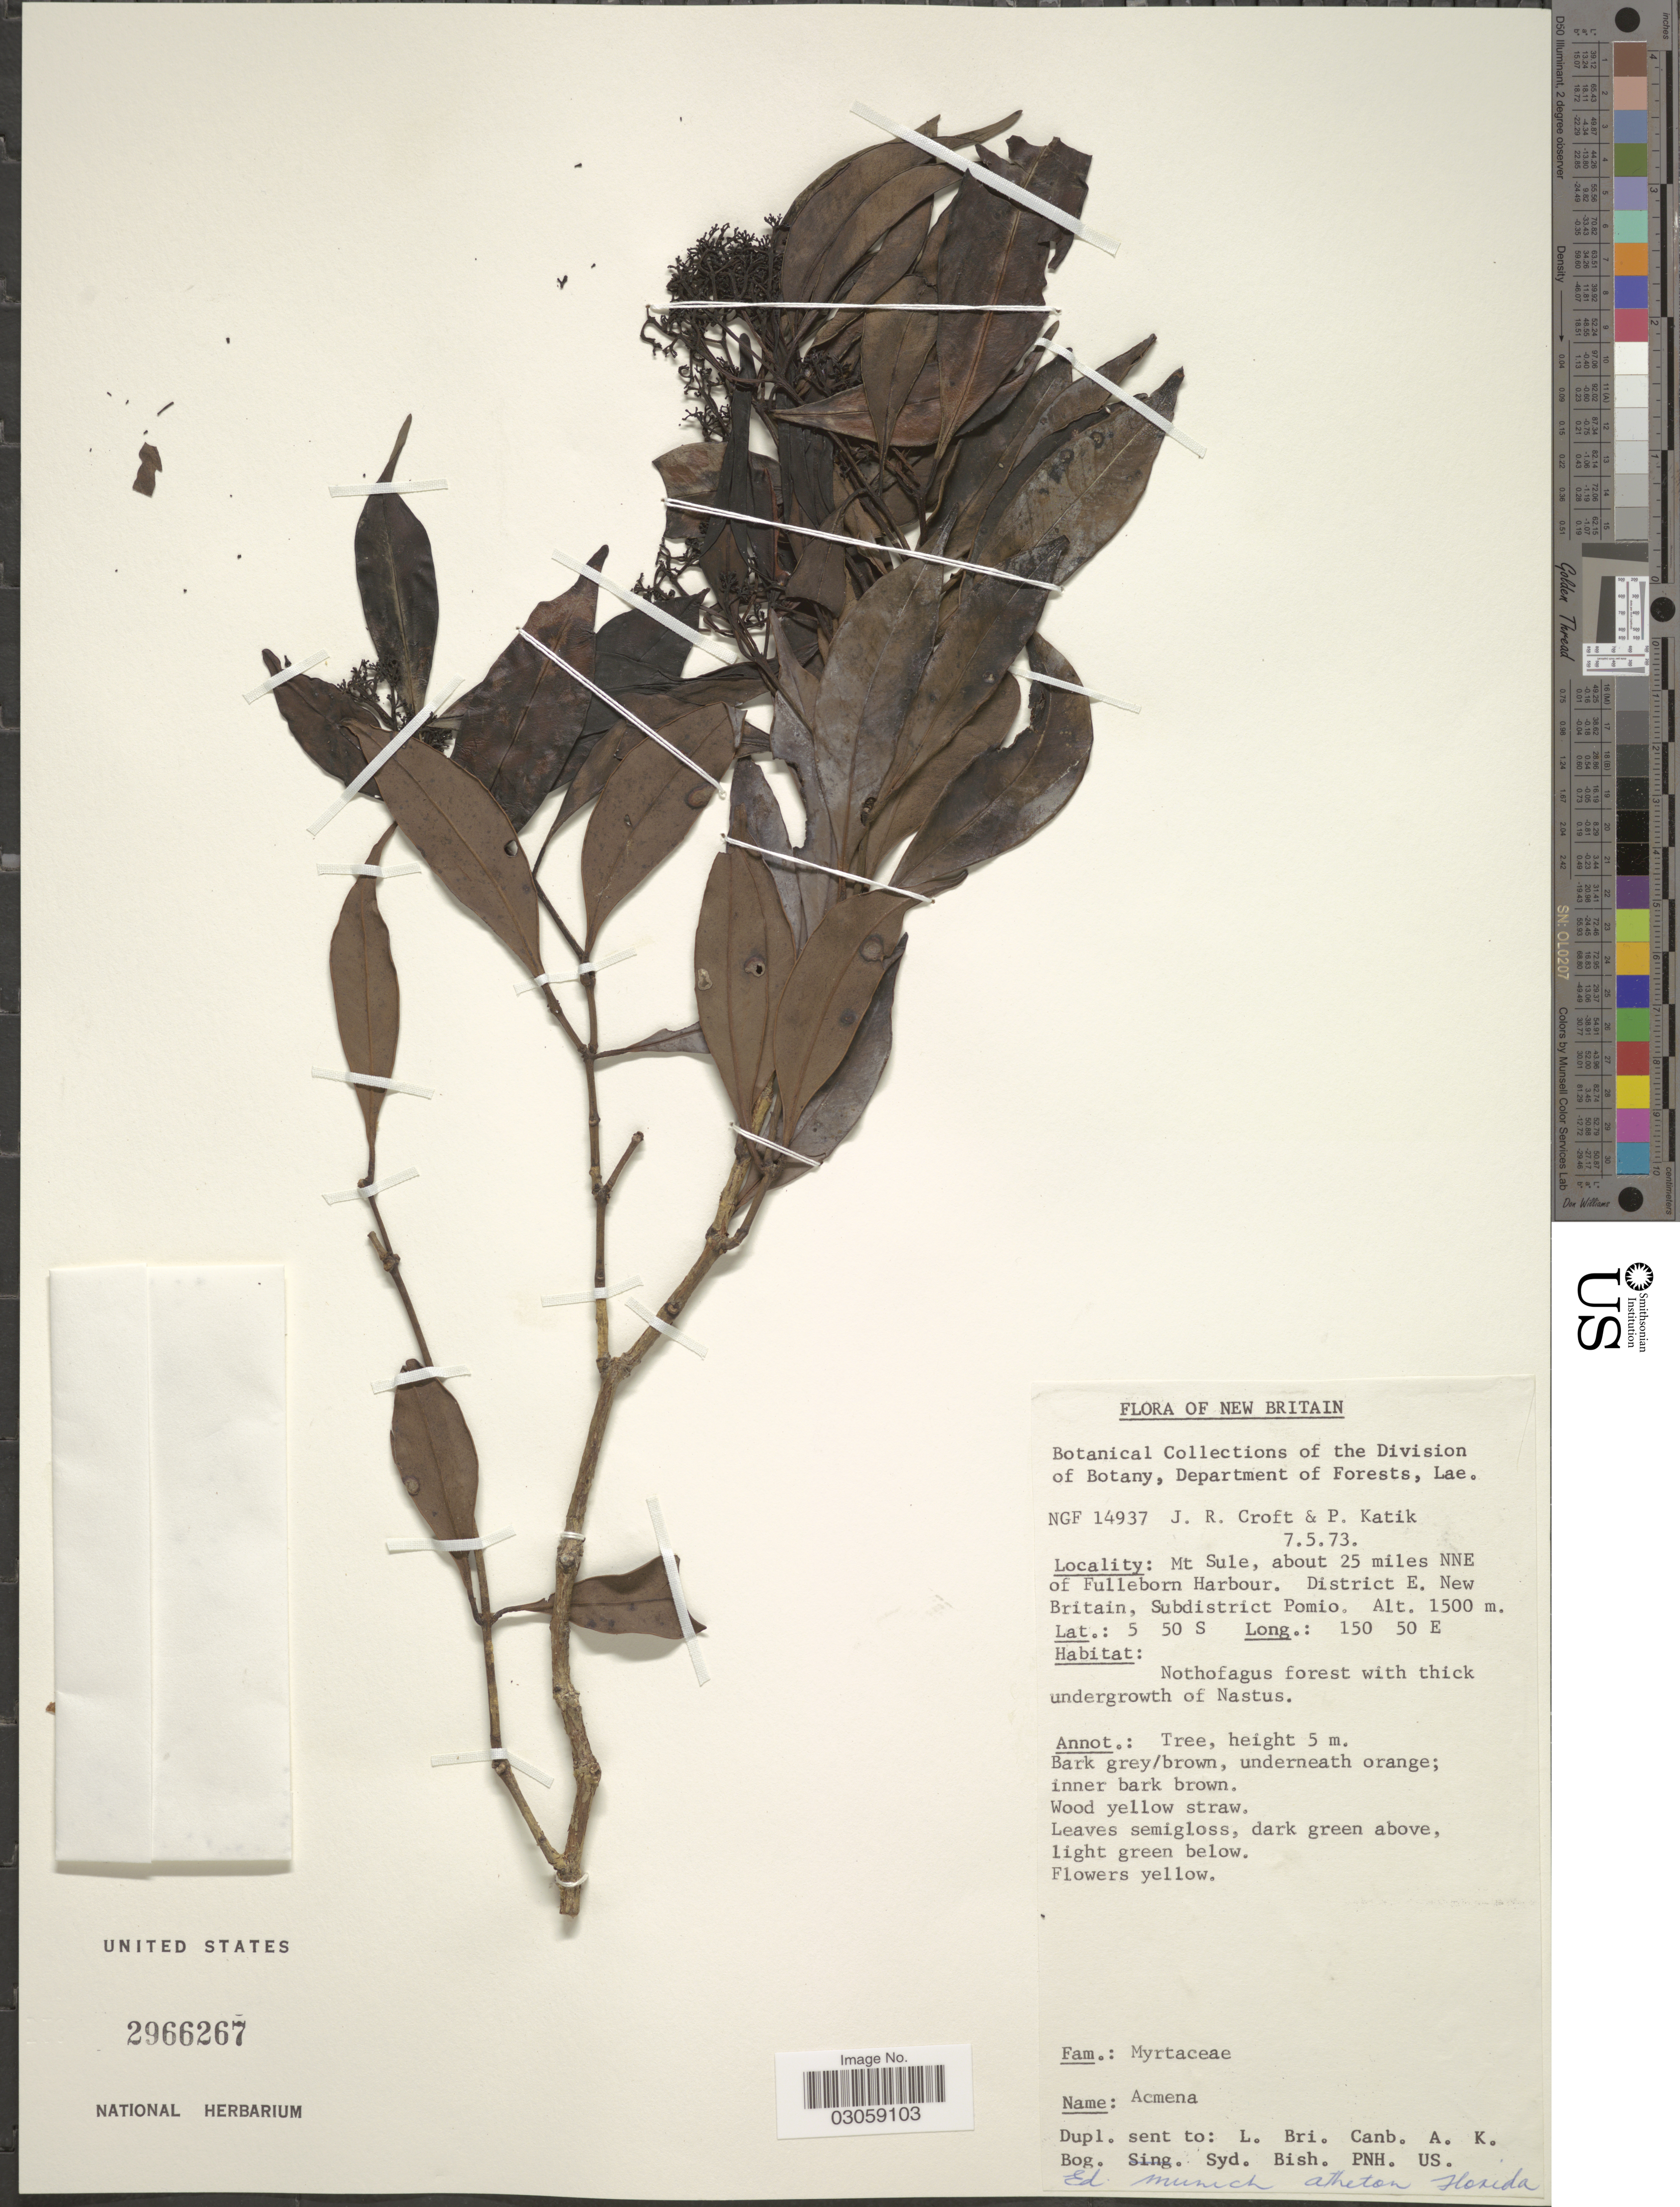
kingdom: Plantae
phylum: Tracheophyta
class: Magnoliopsida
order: Myrtales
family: Myrtaceae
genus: Syzygium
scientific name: Syzygium sp.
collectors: J. R. Croft & P. Katik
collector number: NGF14937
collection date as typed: Transcribed d/m/y: 7/5/73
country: Papua New Guinea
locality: New Britain, Mt Sule, about 25 miles NNE of Fulleborn Harbour. District E. New Britain, Subdistrict Pomio.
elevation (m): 1500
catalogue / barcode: US 2966267